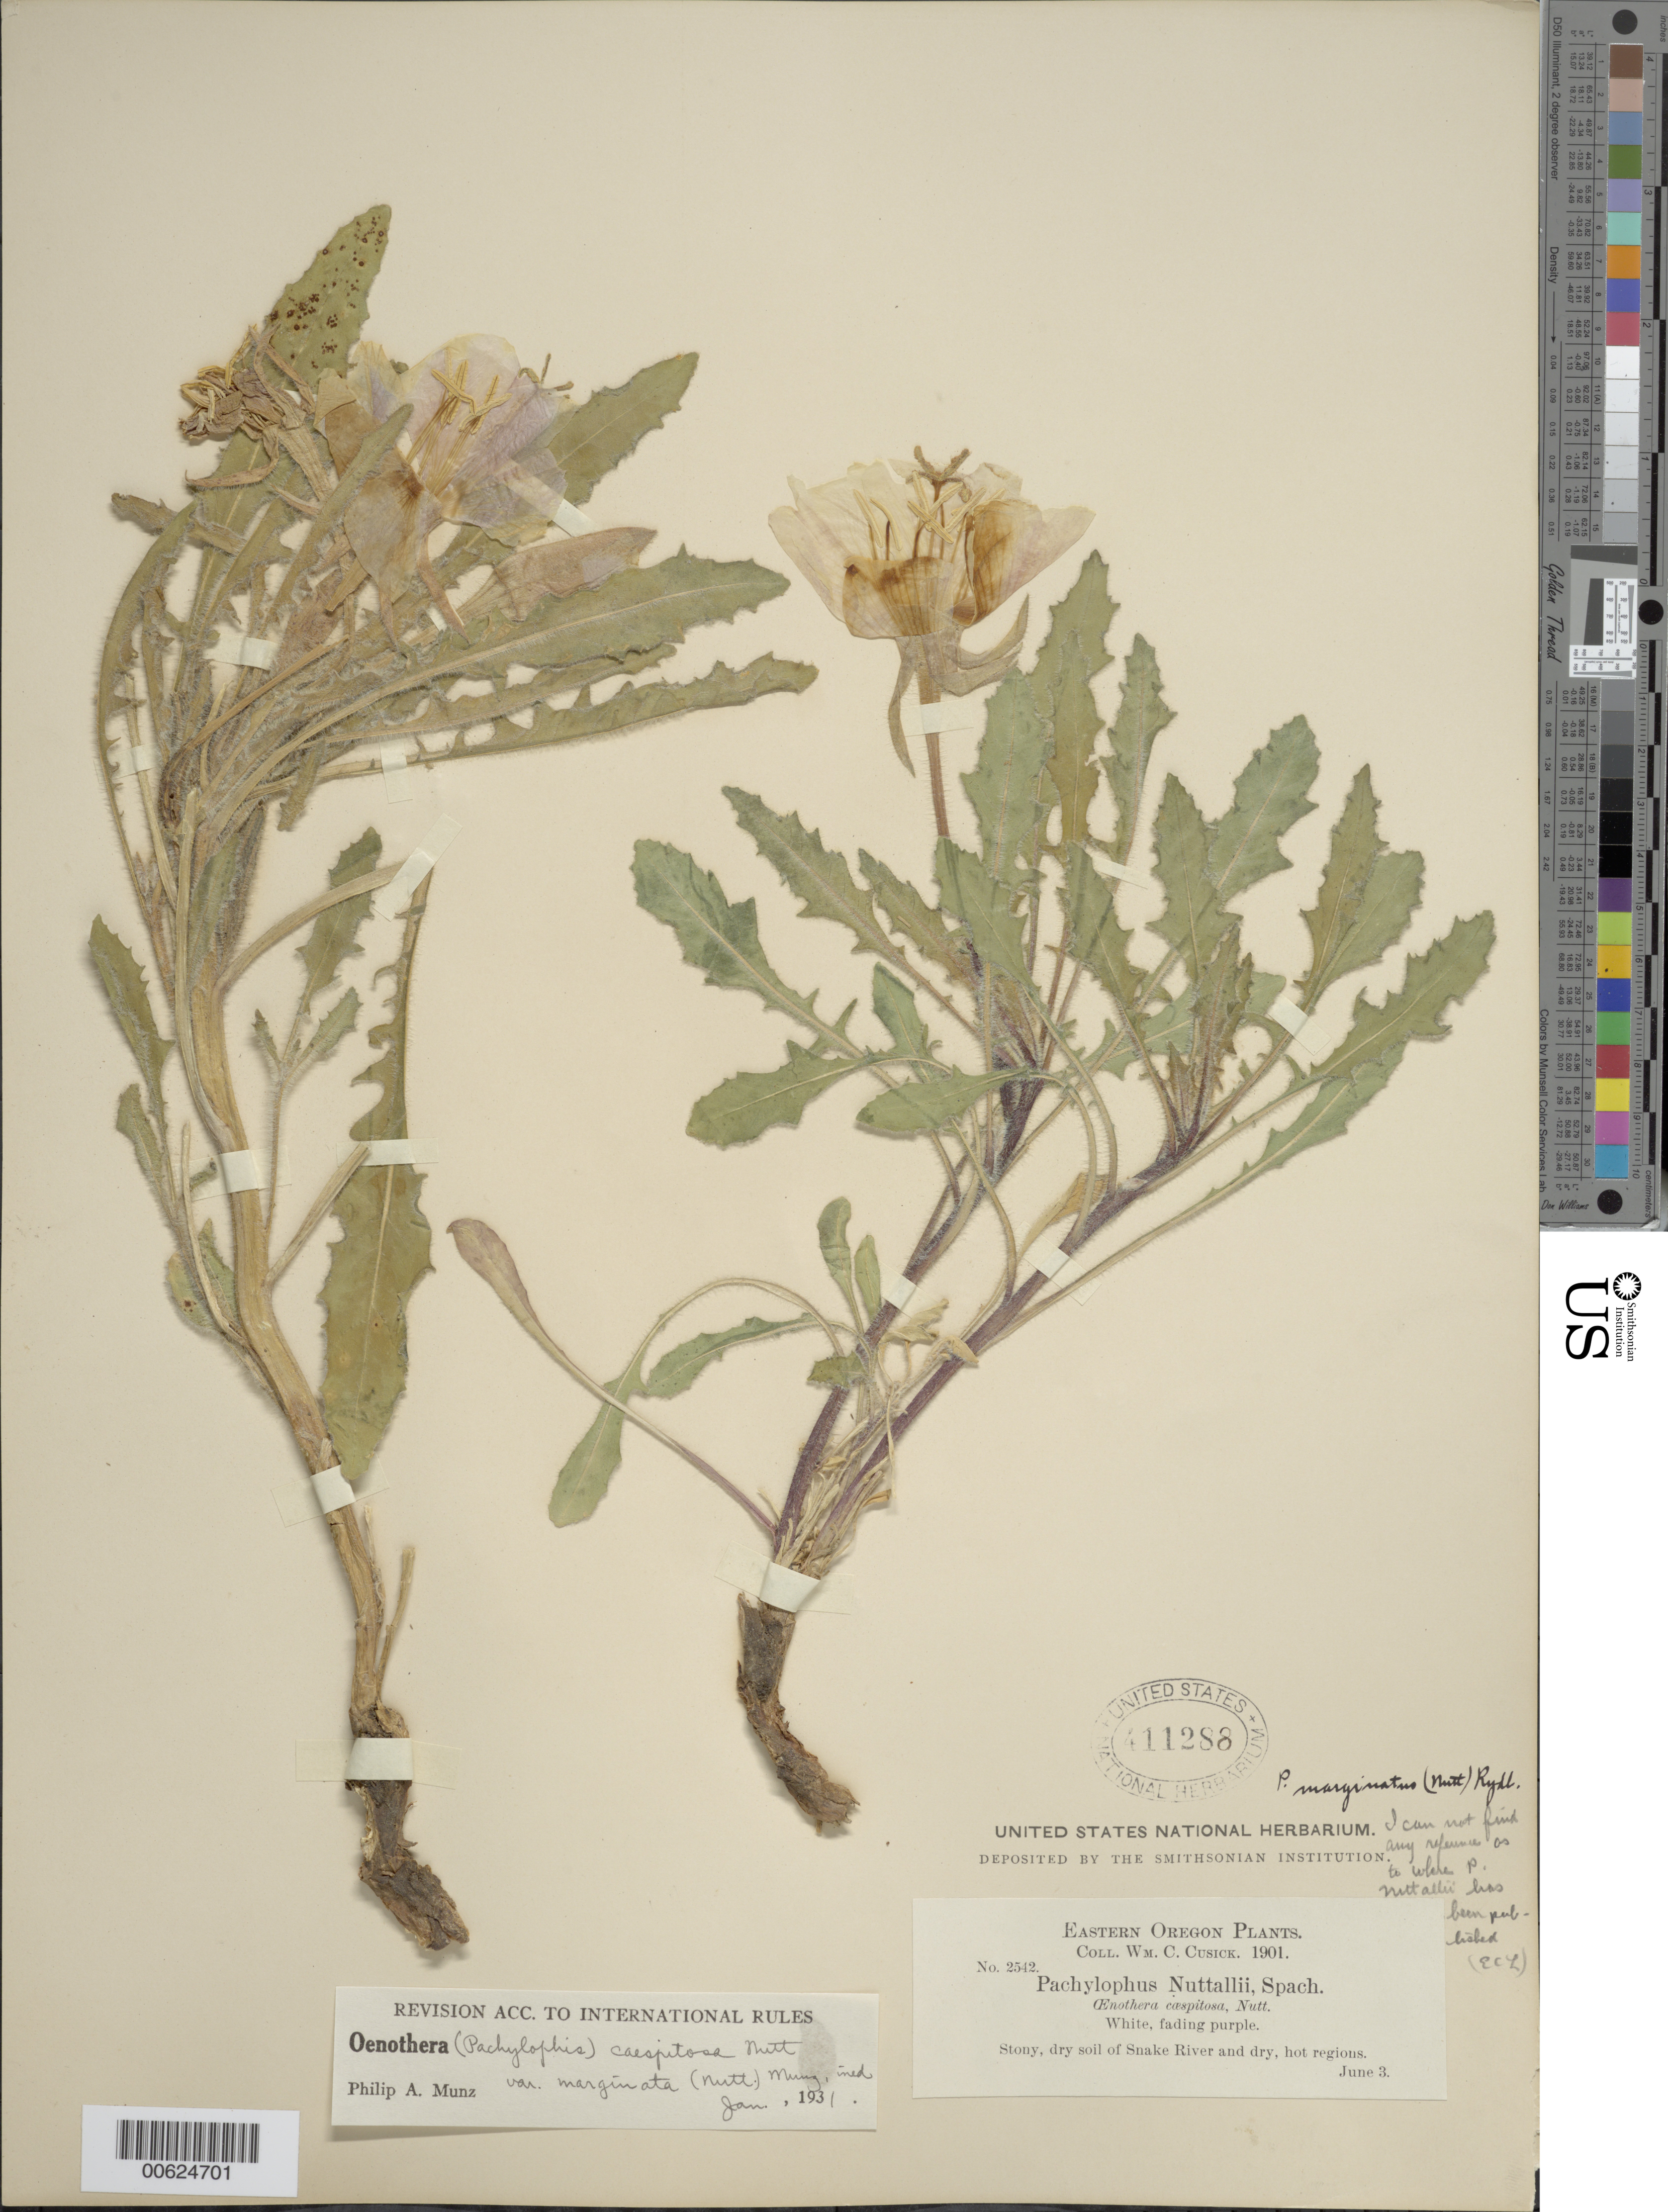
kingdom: Plantae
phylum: Tracheophyta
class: Magnoliopsida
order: Myrtales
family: Onagraceae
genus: Oenothera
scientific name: Oenothera cespitosa subsp. marginata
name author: (Nutt. ex Hook. & Arn.) Munz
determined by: Munz, Philip A.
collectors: W. C. Cusick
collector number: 2542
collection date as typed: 03 Jun 1901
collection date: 1901-06-03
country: United States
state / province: Oregon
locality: Snake River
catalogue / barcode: US 411288